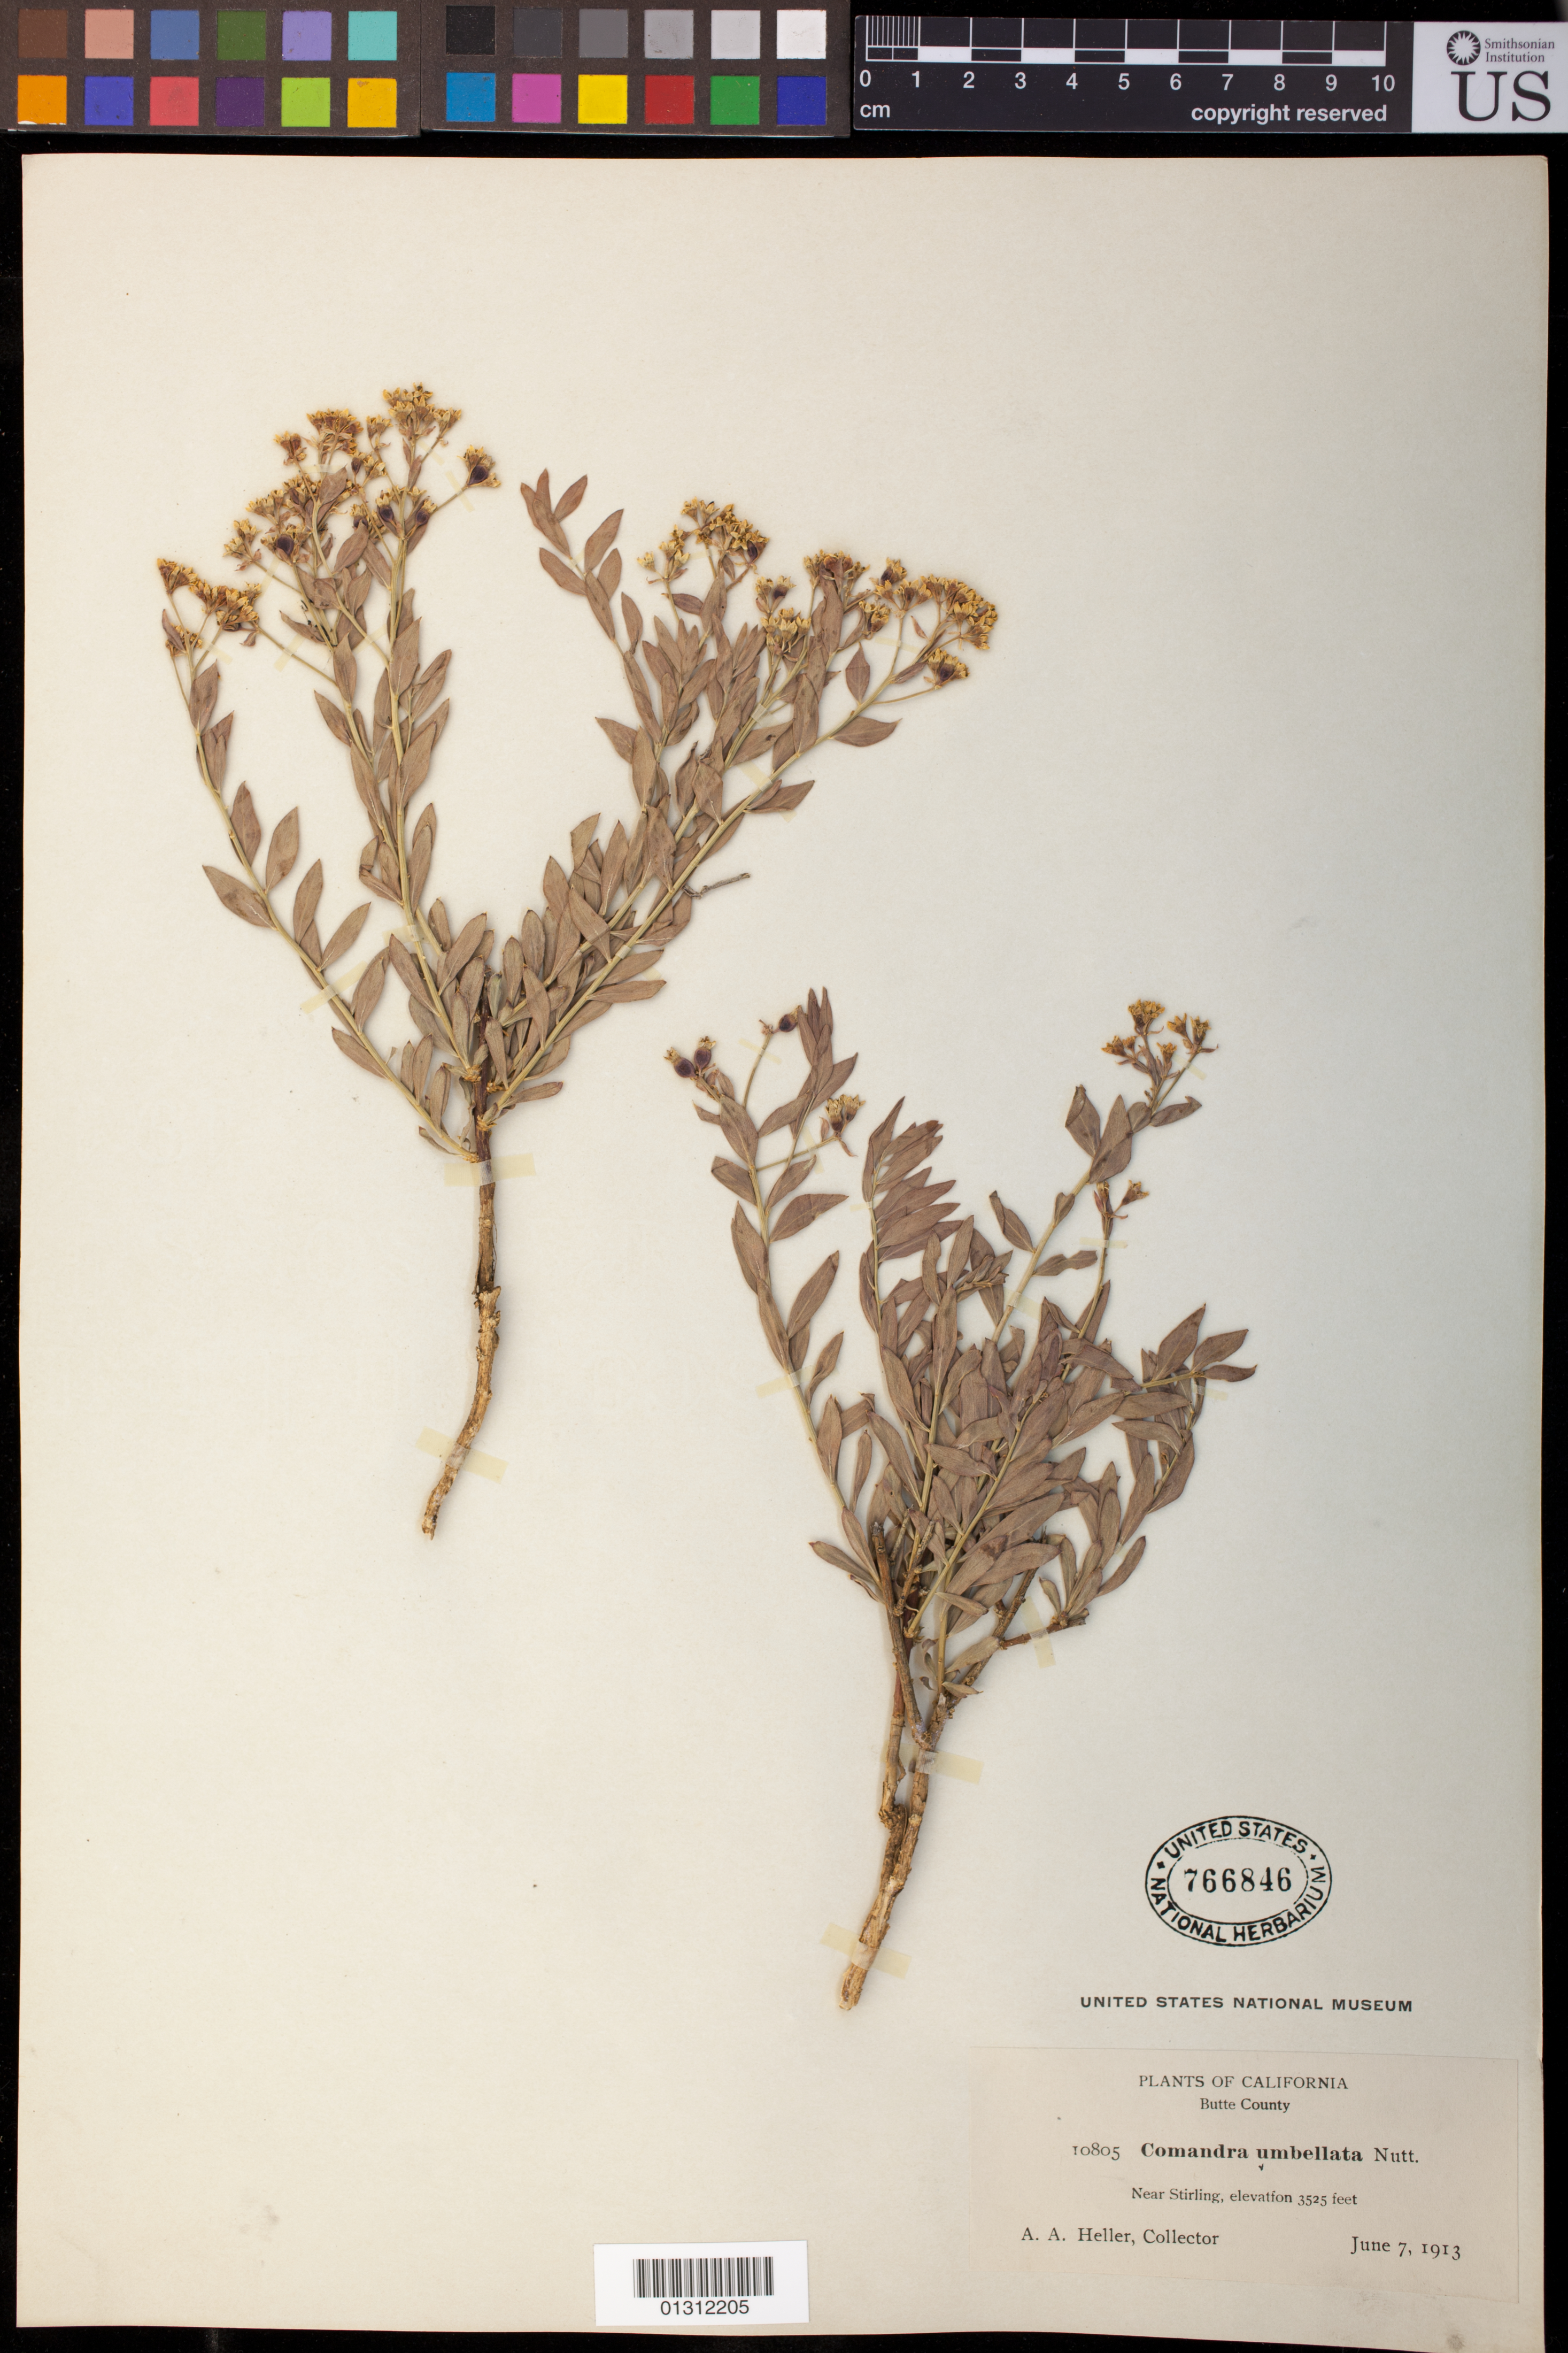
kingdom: Plantae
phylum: Tracheophyta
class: Magnoliopsida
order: Santalales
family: Comandraceae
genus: Comandra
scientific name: Comandra umbellata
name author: (L.) Nutt.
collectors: A. A. Heller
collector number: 10805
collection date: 1913-06-07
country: United States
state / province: California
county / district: Butte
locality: Near Stirling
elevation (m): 1074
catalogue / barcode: US 766846